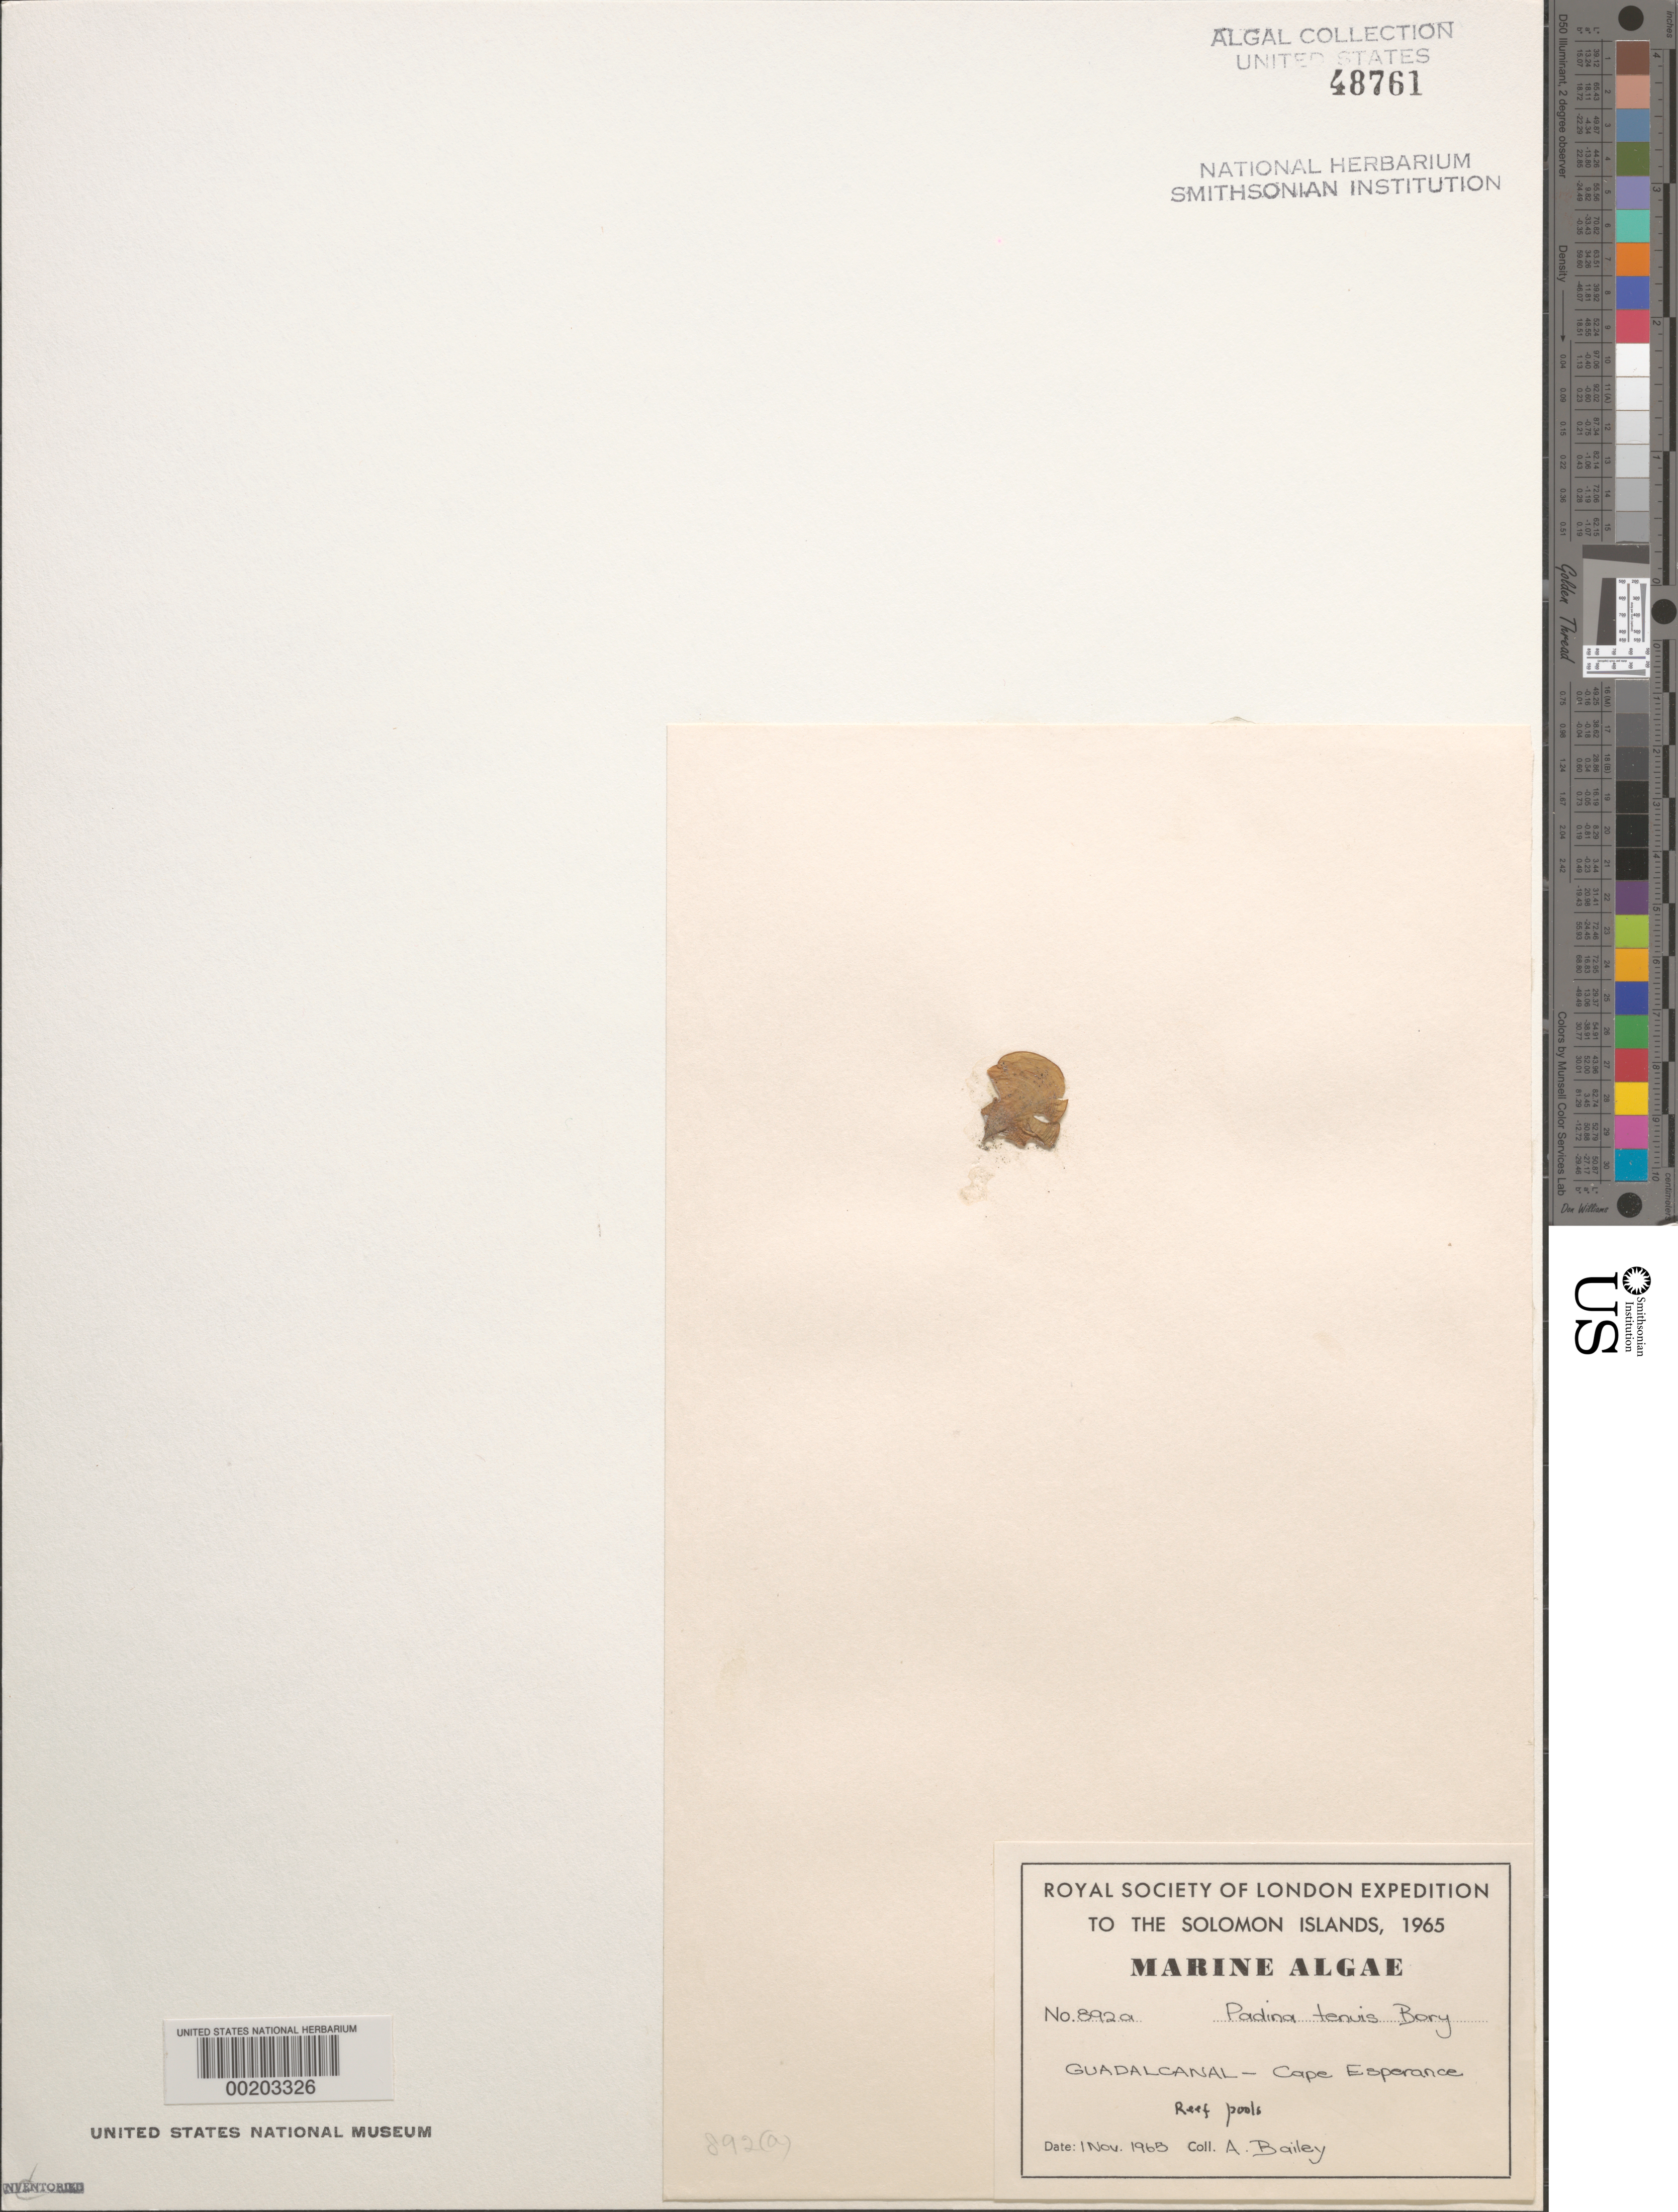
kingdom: Chromista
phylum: Ochrophyta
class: Phaeophyceae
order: Dictyotales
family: Dictyotaceae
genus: Padina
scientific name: Padina boryana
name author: Thivy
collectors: A. Bailey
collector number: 892a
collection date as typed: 01 Nov 1965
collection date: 1965-11-01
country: Solomon Islands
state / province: Guadalcanal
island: Guadalcanal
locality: Cape Esperance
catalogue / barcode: US 48761